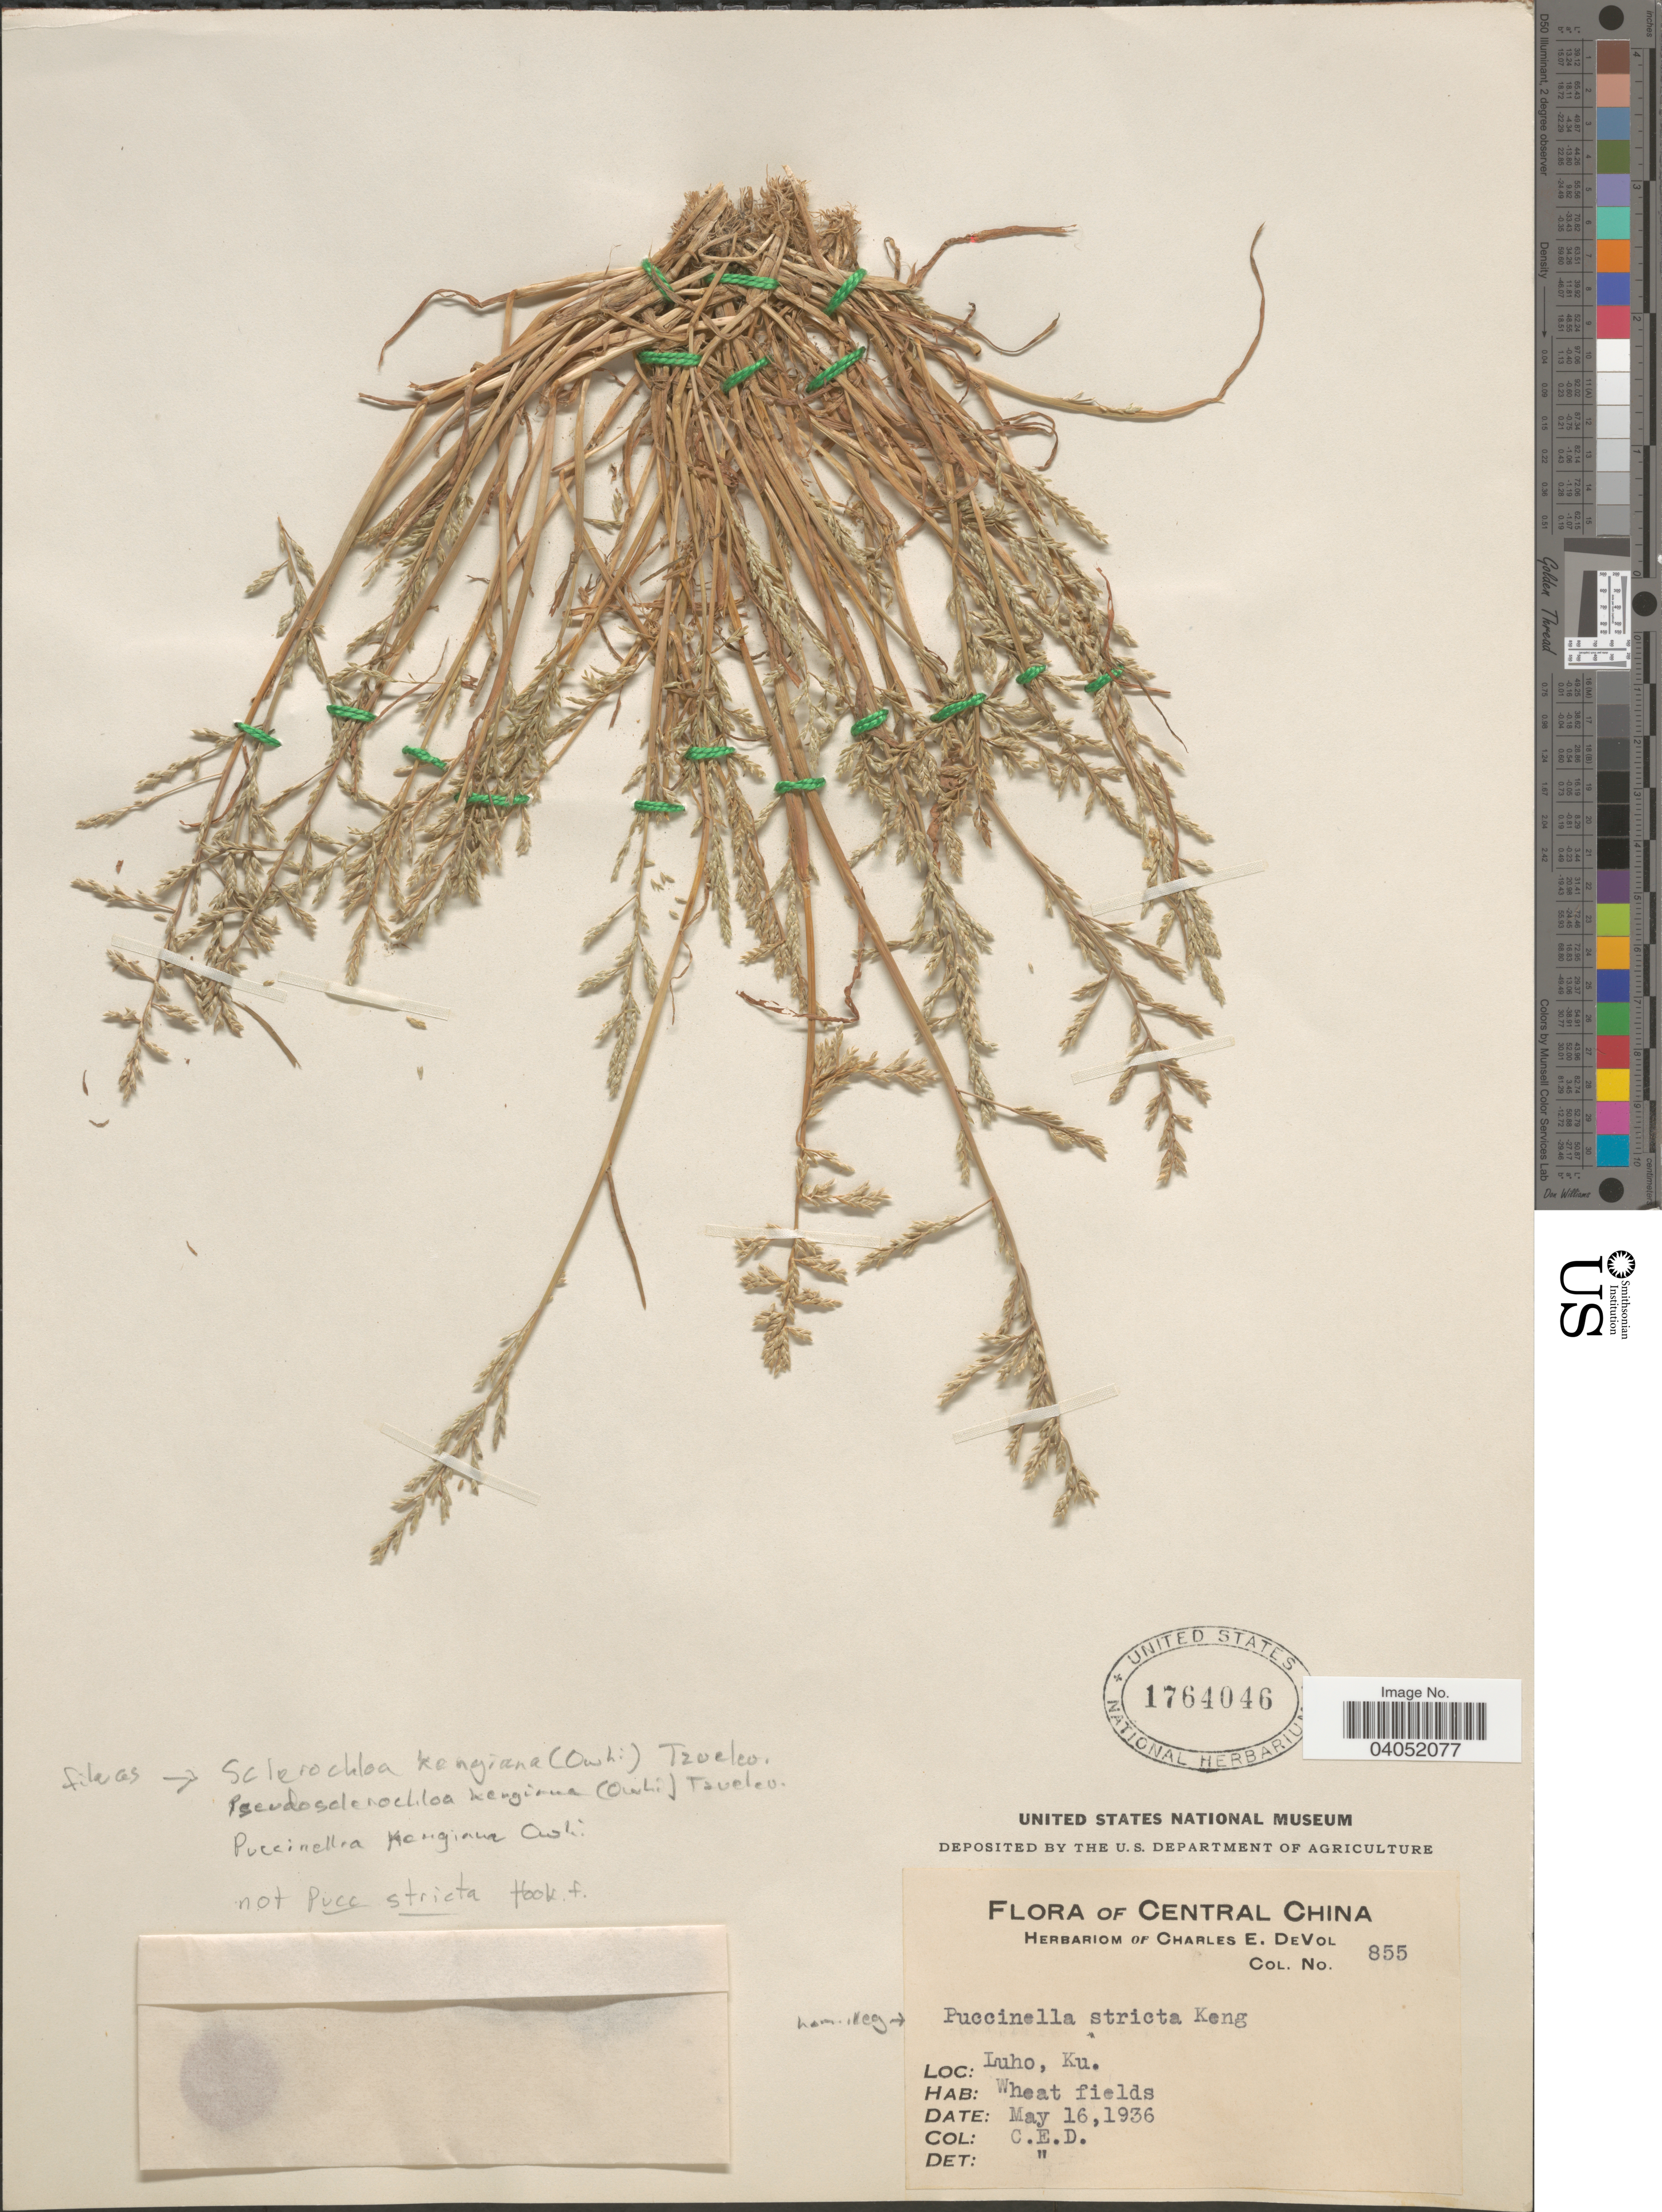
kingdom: Plantae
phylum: Tracheophyta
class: Liliopsida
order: Poales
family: Poaceae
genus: Sclerochloa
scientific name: Sclerochloa kengiana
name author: (Ohwi) Tzvelev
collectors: C. E. De Vol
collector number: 855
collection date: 1936-05-16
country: China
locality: Central China. Luho, Ku.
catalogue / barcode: US 1764046